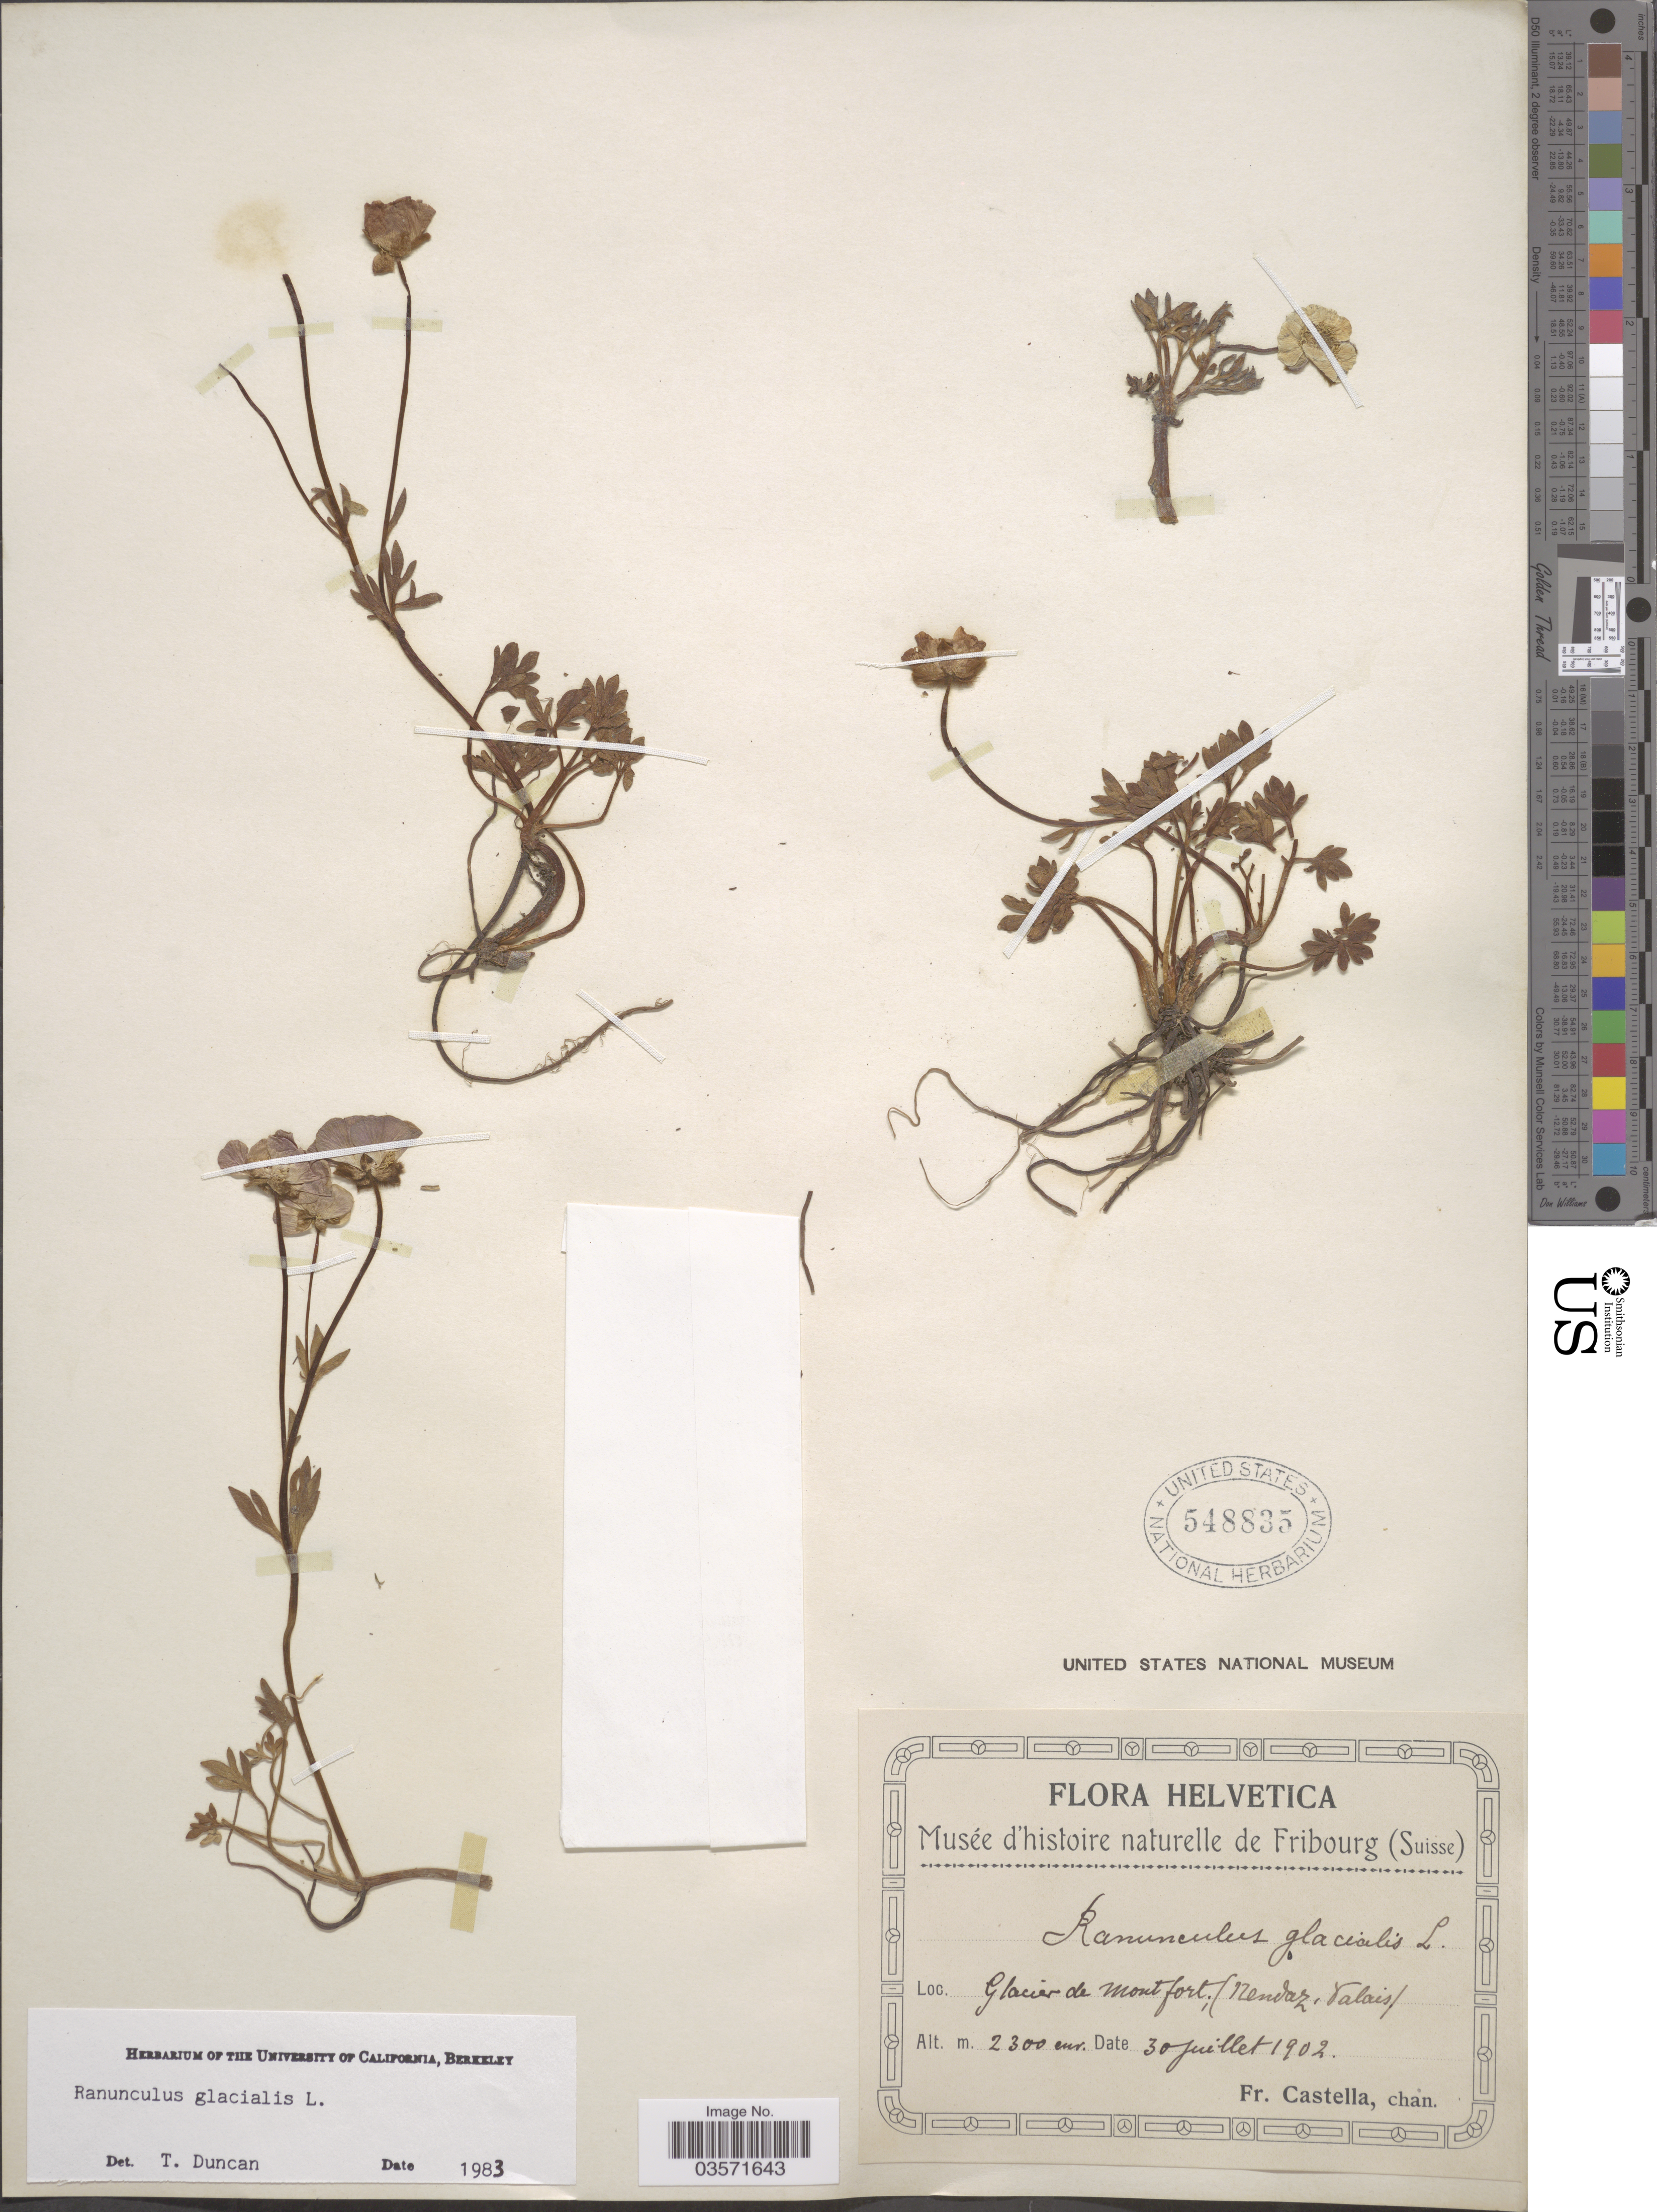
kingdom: Plantae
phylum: Tracheophyta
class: Magnoliopsida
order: Ranunculales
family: Ranunculaceae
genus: Ranunculus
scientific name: Ranunculus glacialis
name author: L.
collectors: Fr. Castella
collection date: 1902-07-30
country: Switzerland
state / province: Valais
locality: Helvetica. Glacier de Mont fort; (Nendaz).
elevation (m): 2300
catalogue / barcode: US 548835